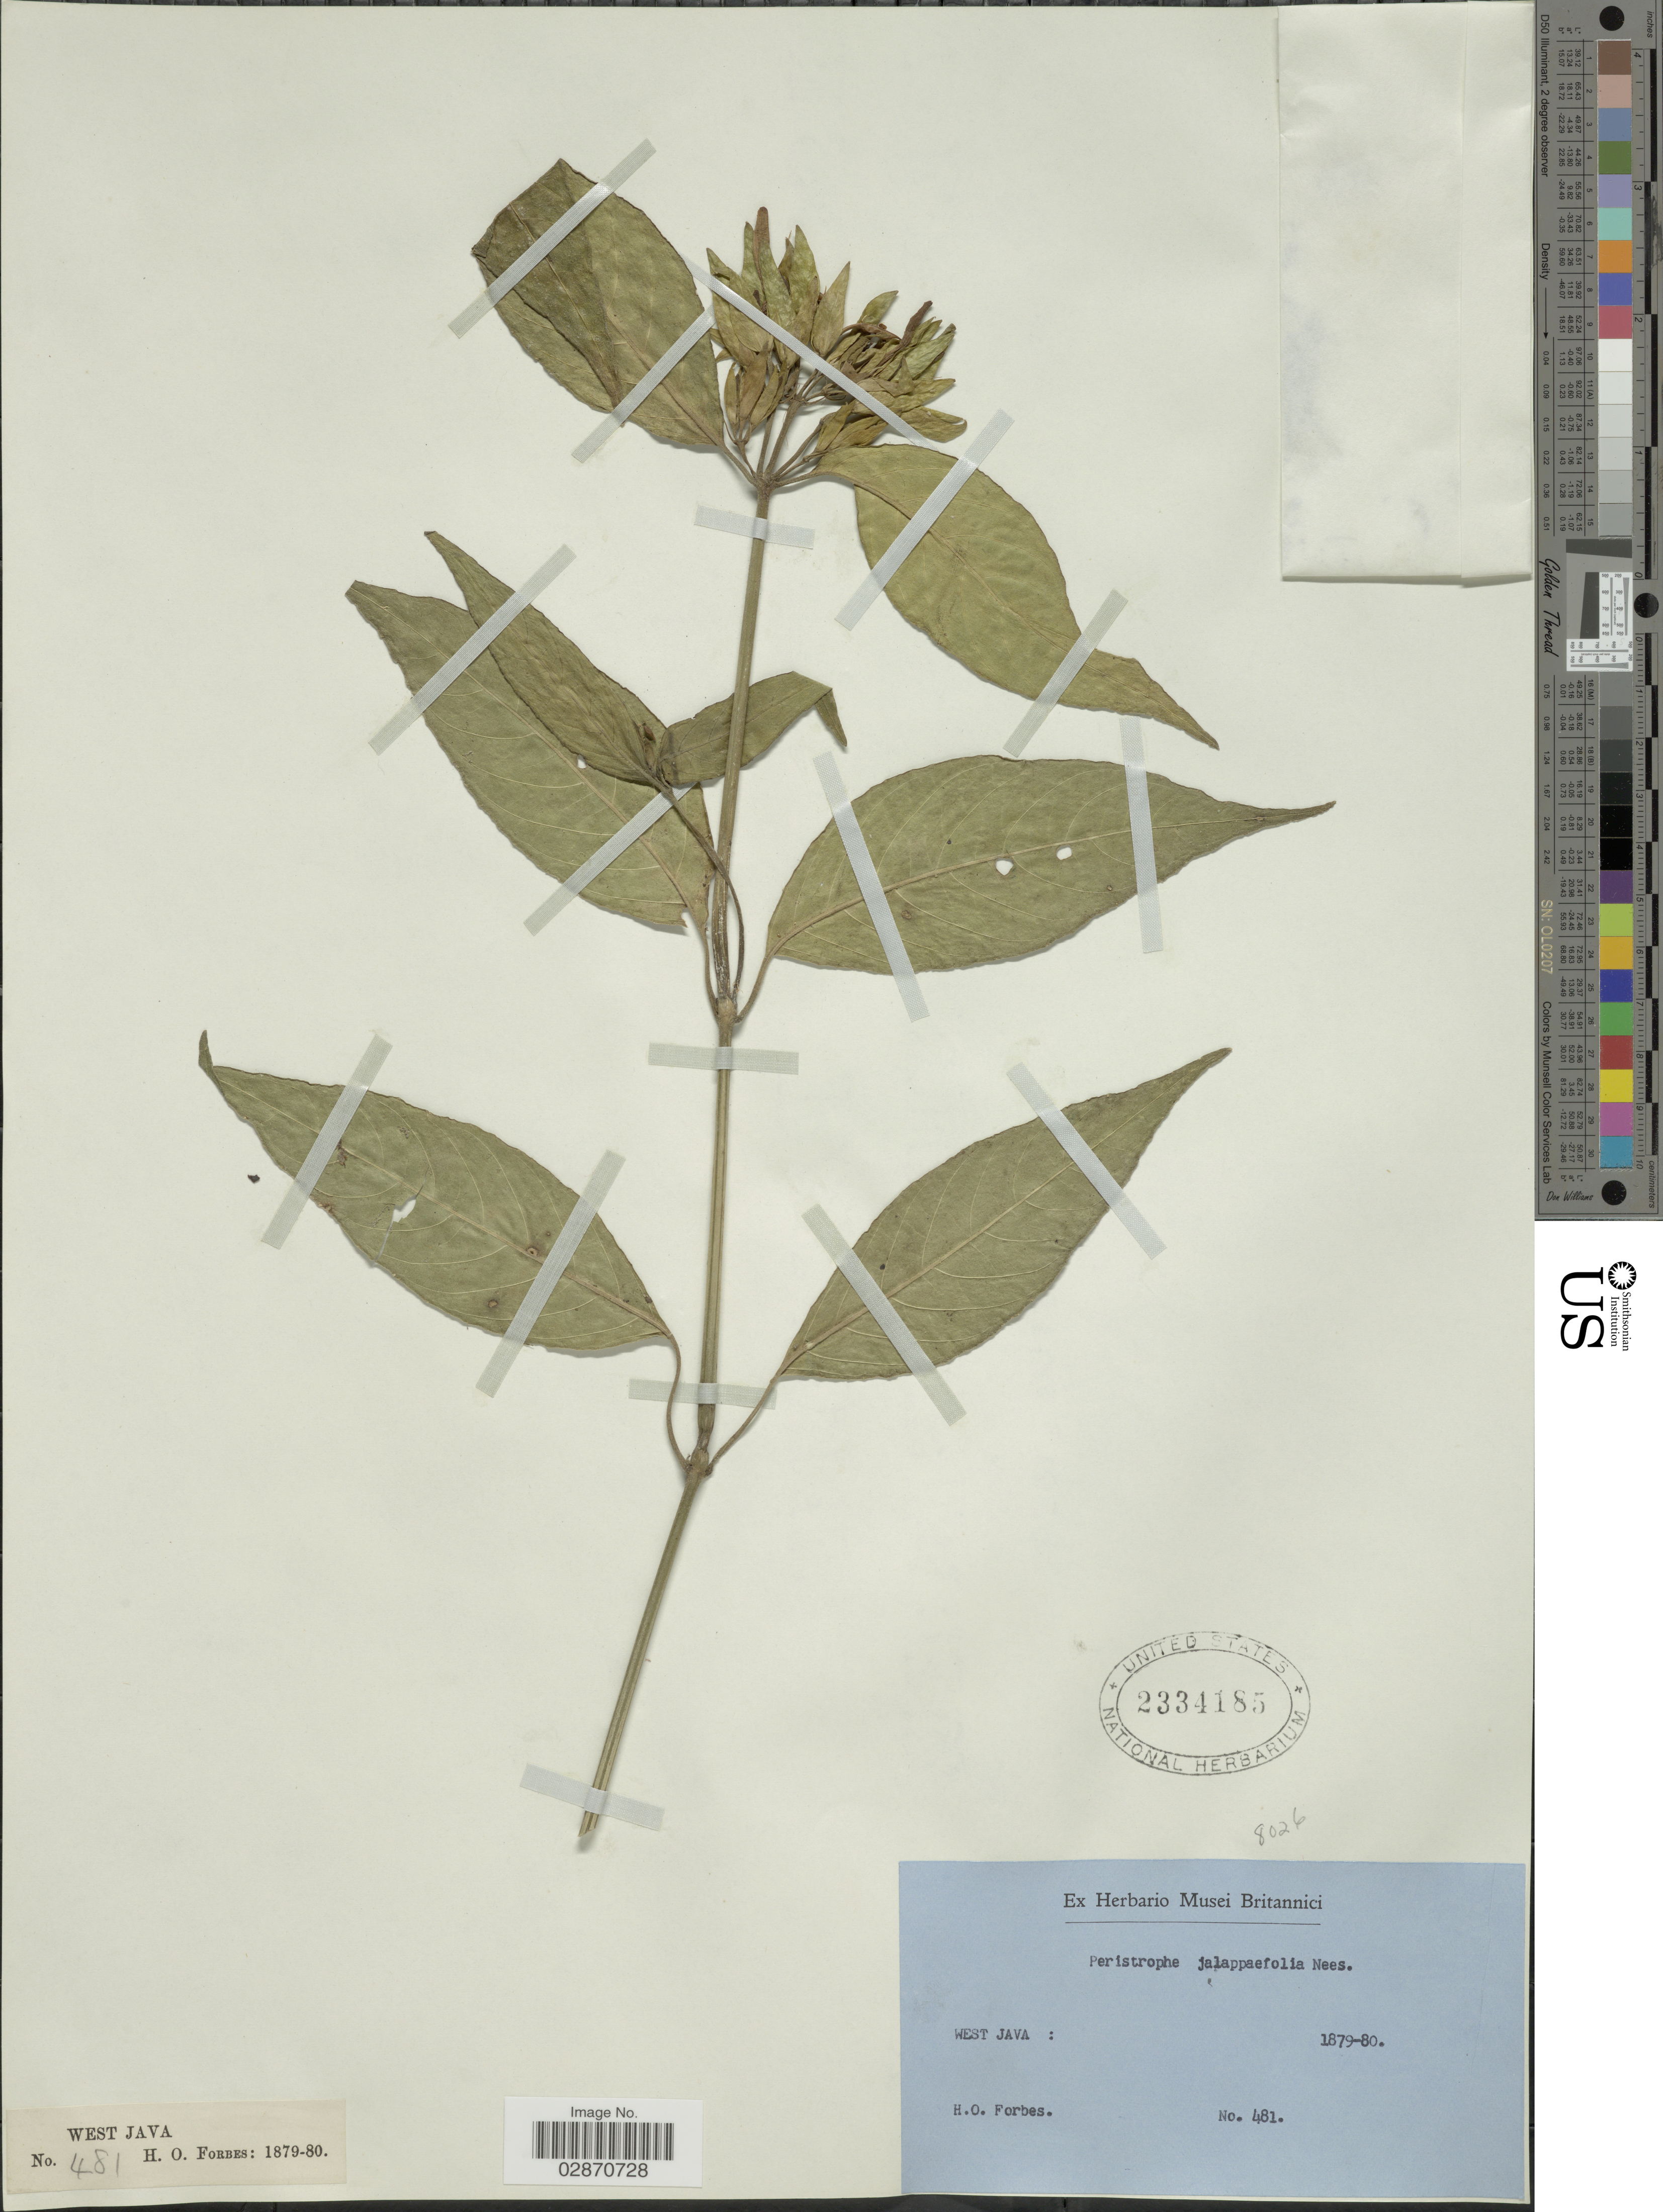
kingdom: Plantae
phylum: Tracheophyta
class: Magnoliopsida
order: Lamiales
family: Acanthaceae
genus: Peristrophe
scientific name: Peristrophe jalappifolia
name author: Nees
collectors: H. O. Forbes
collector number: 481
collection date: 1878/1890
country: Indonesia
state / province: Java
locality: West Java.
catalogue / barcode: US 2334185